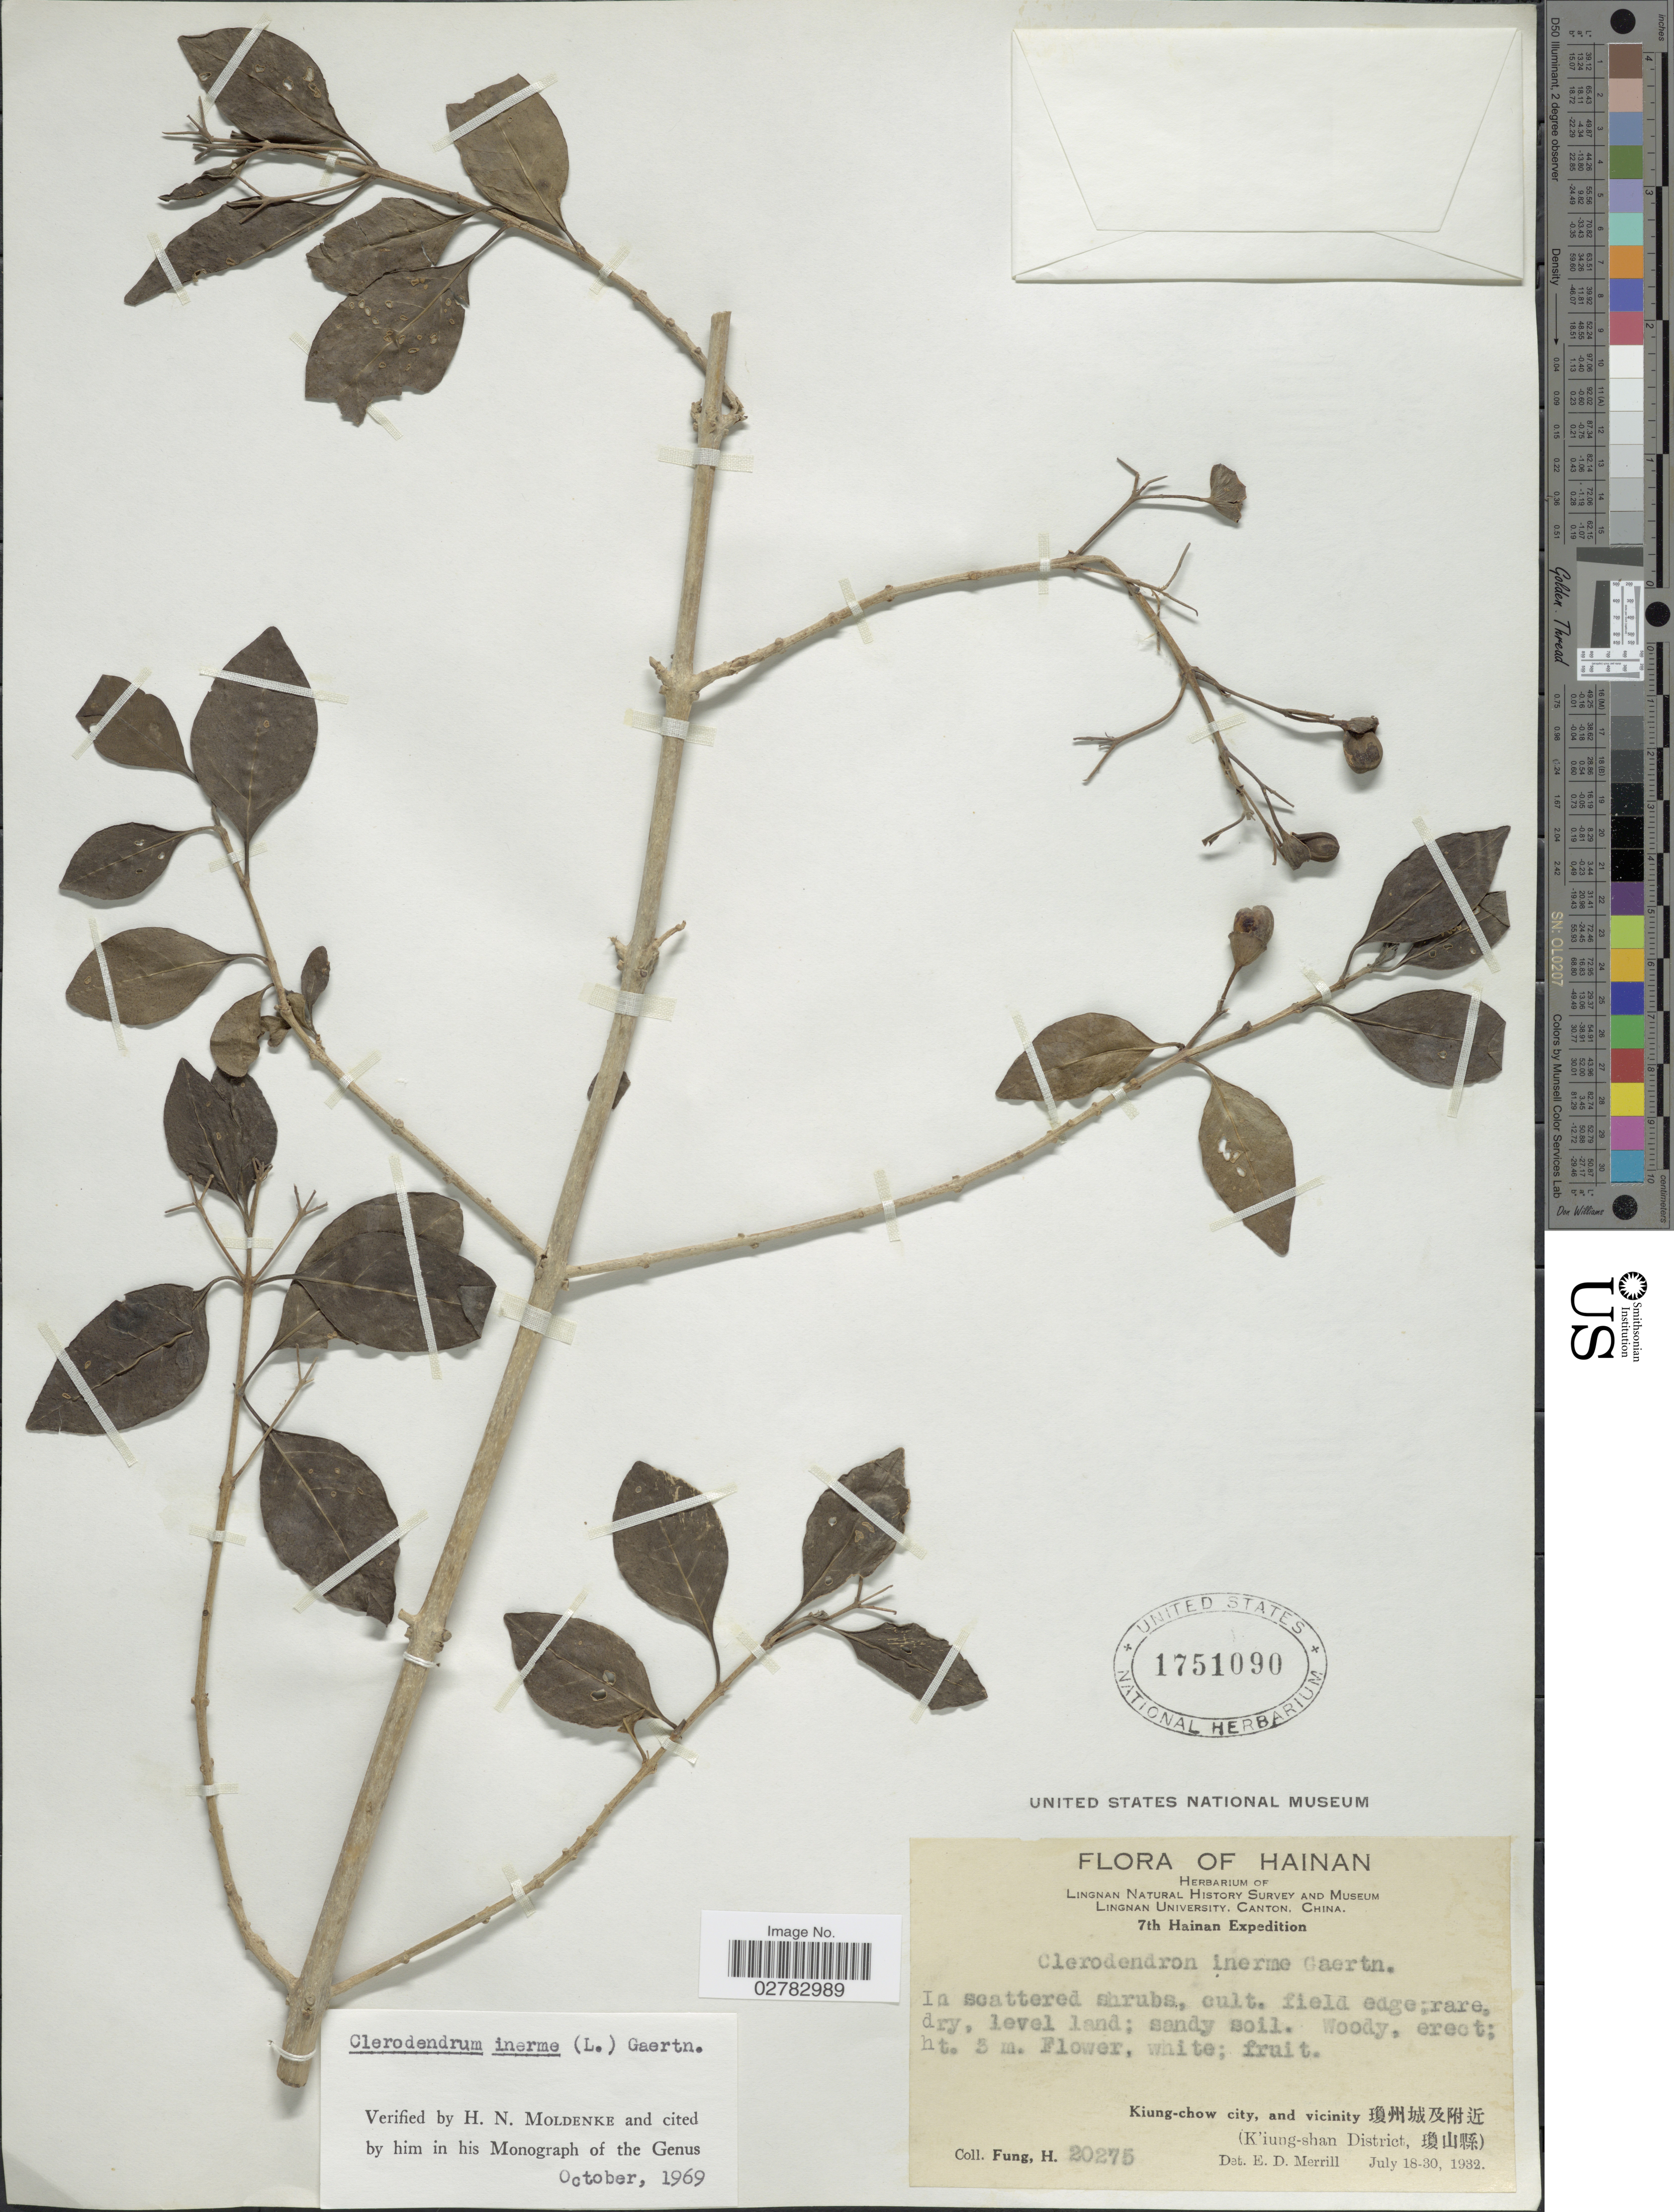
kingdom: Plantae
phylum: Tracheophyta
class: Magnoliopsida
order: Lamiales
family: Lamiaceae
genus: Clerodendrum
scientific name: Clerodendrum inerme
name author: (L.) Gaertn.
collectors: H. Fung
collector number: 20275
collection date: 1932-07-18/1932-07-30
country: China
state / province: Hainan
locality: Kiung-chow city, and vicinity X. (K'iung-shan District, X).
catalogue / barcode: US 1751090